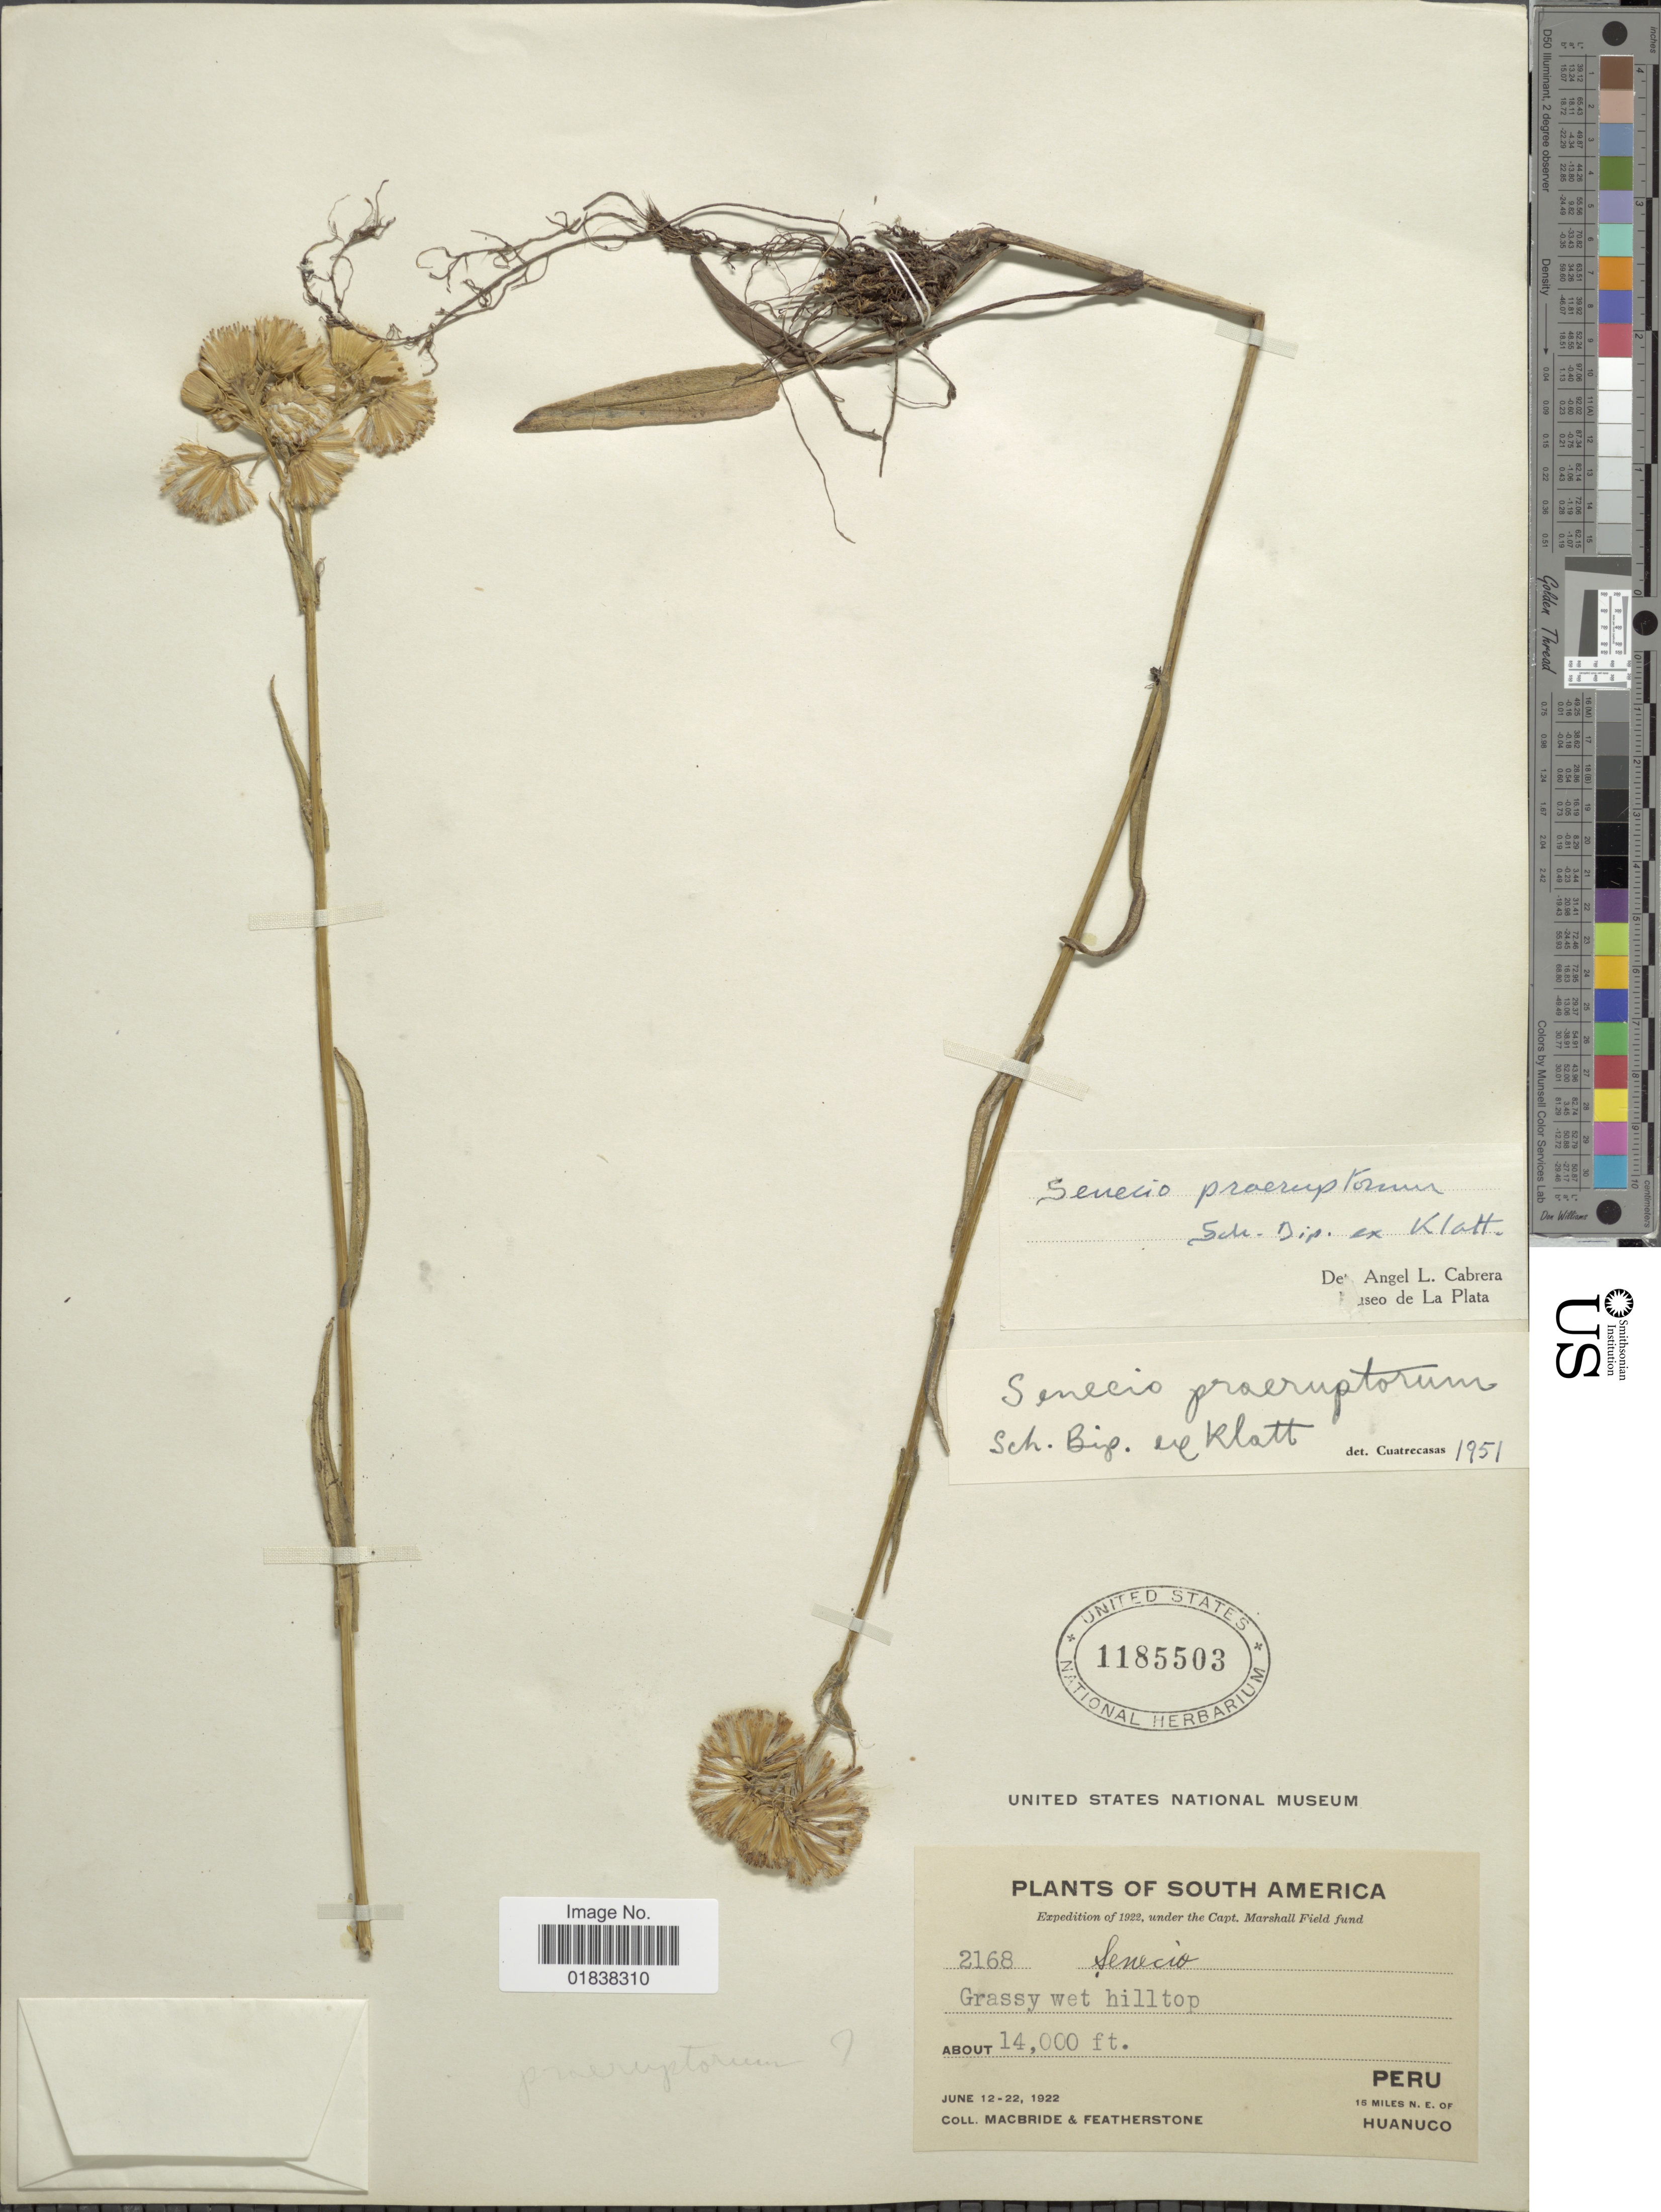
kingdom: Plantae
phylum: Tracheophyta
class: Magnoliopsida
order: Asterales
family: Asteraceae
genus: Senecio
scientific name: Senecio praeruptorum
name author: Sch. Bip. ex Klatt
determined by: Salomon, Luciana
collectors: J. F. Macbride & -. Featherstone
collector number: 2168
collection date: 1922-06-12/1922-06-22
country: Peru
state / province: Huánuco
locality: South America, 15 miles N. E. of Huanuco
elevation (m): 4267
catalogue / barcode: US 1185503